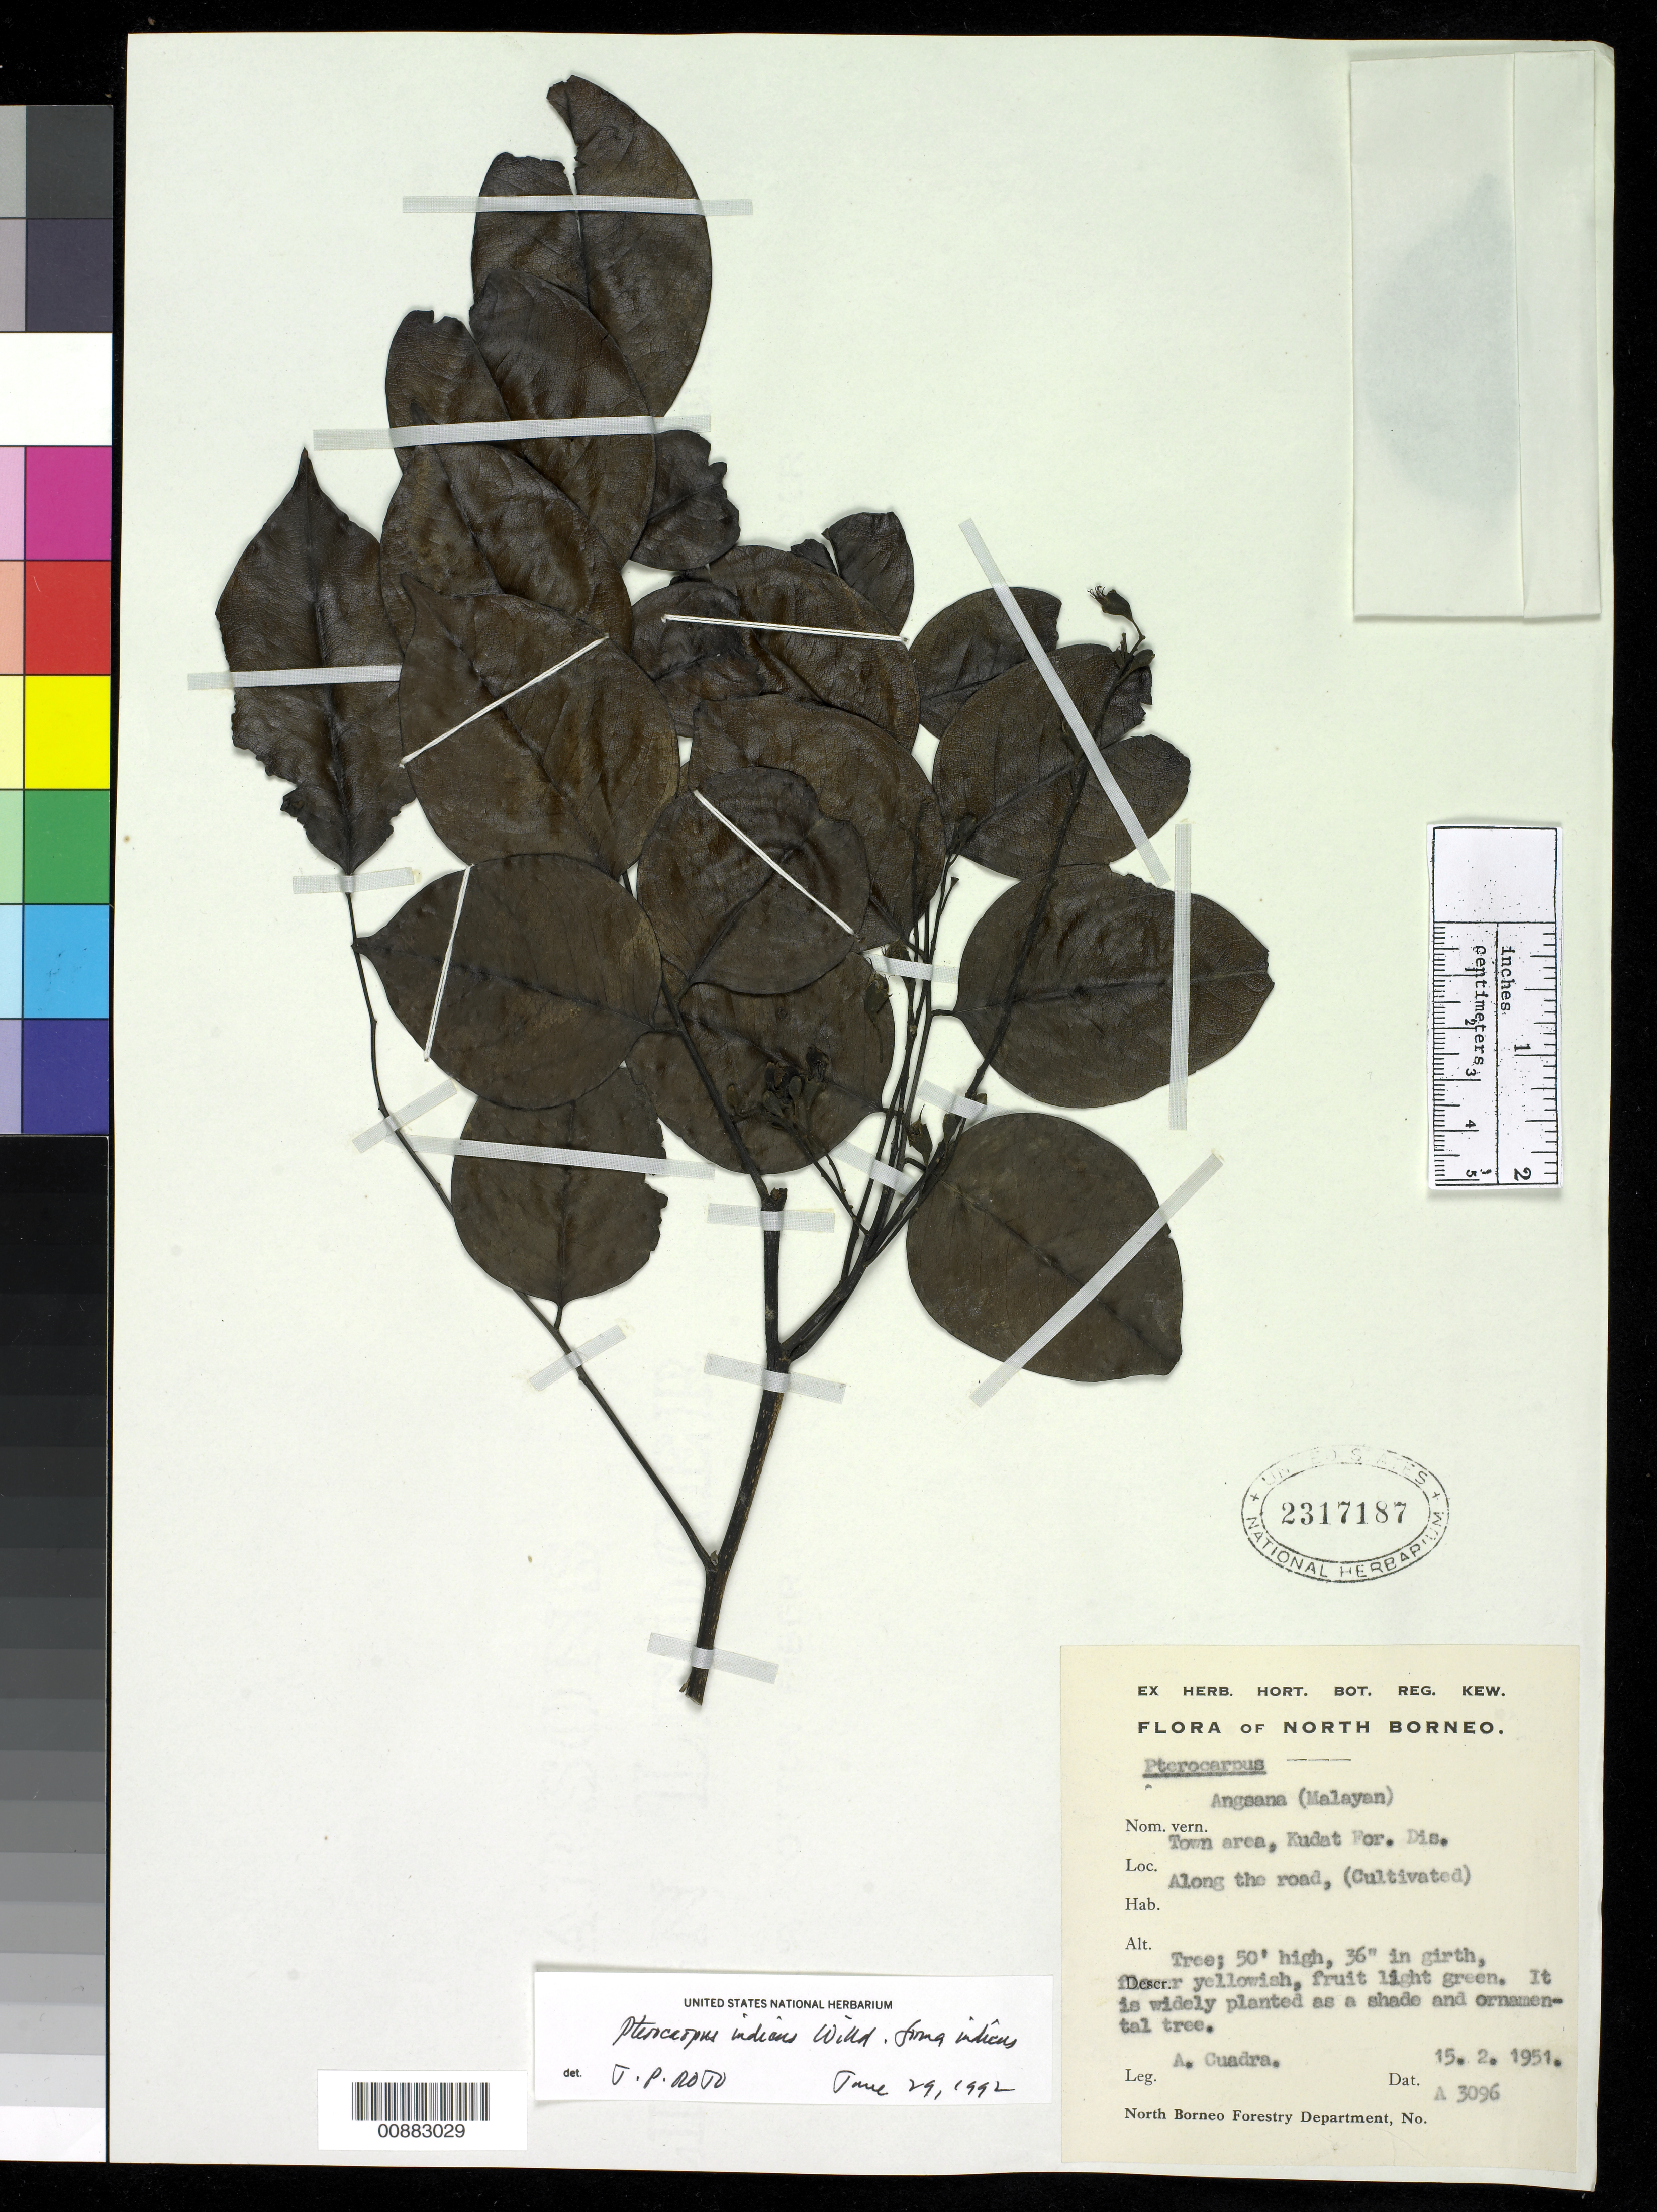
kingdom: Plantae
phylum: Tracheophyta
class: Magnoliopsida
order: Fabales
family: Fabaceae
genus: Pterocarpus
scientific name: Pterocarpus indicus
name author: Willd.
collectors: A. Cuadra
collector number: A 3096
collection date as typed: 15 Feb 1951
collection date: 1951-02-15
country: Indonesia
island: Borneo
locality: Along the road, (cultivated)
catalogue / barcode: US 2317187